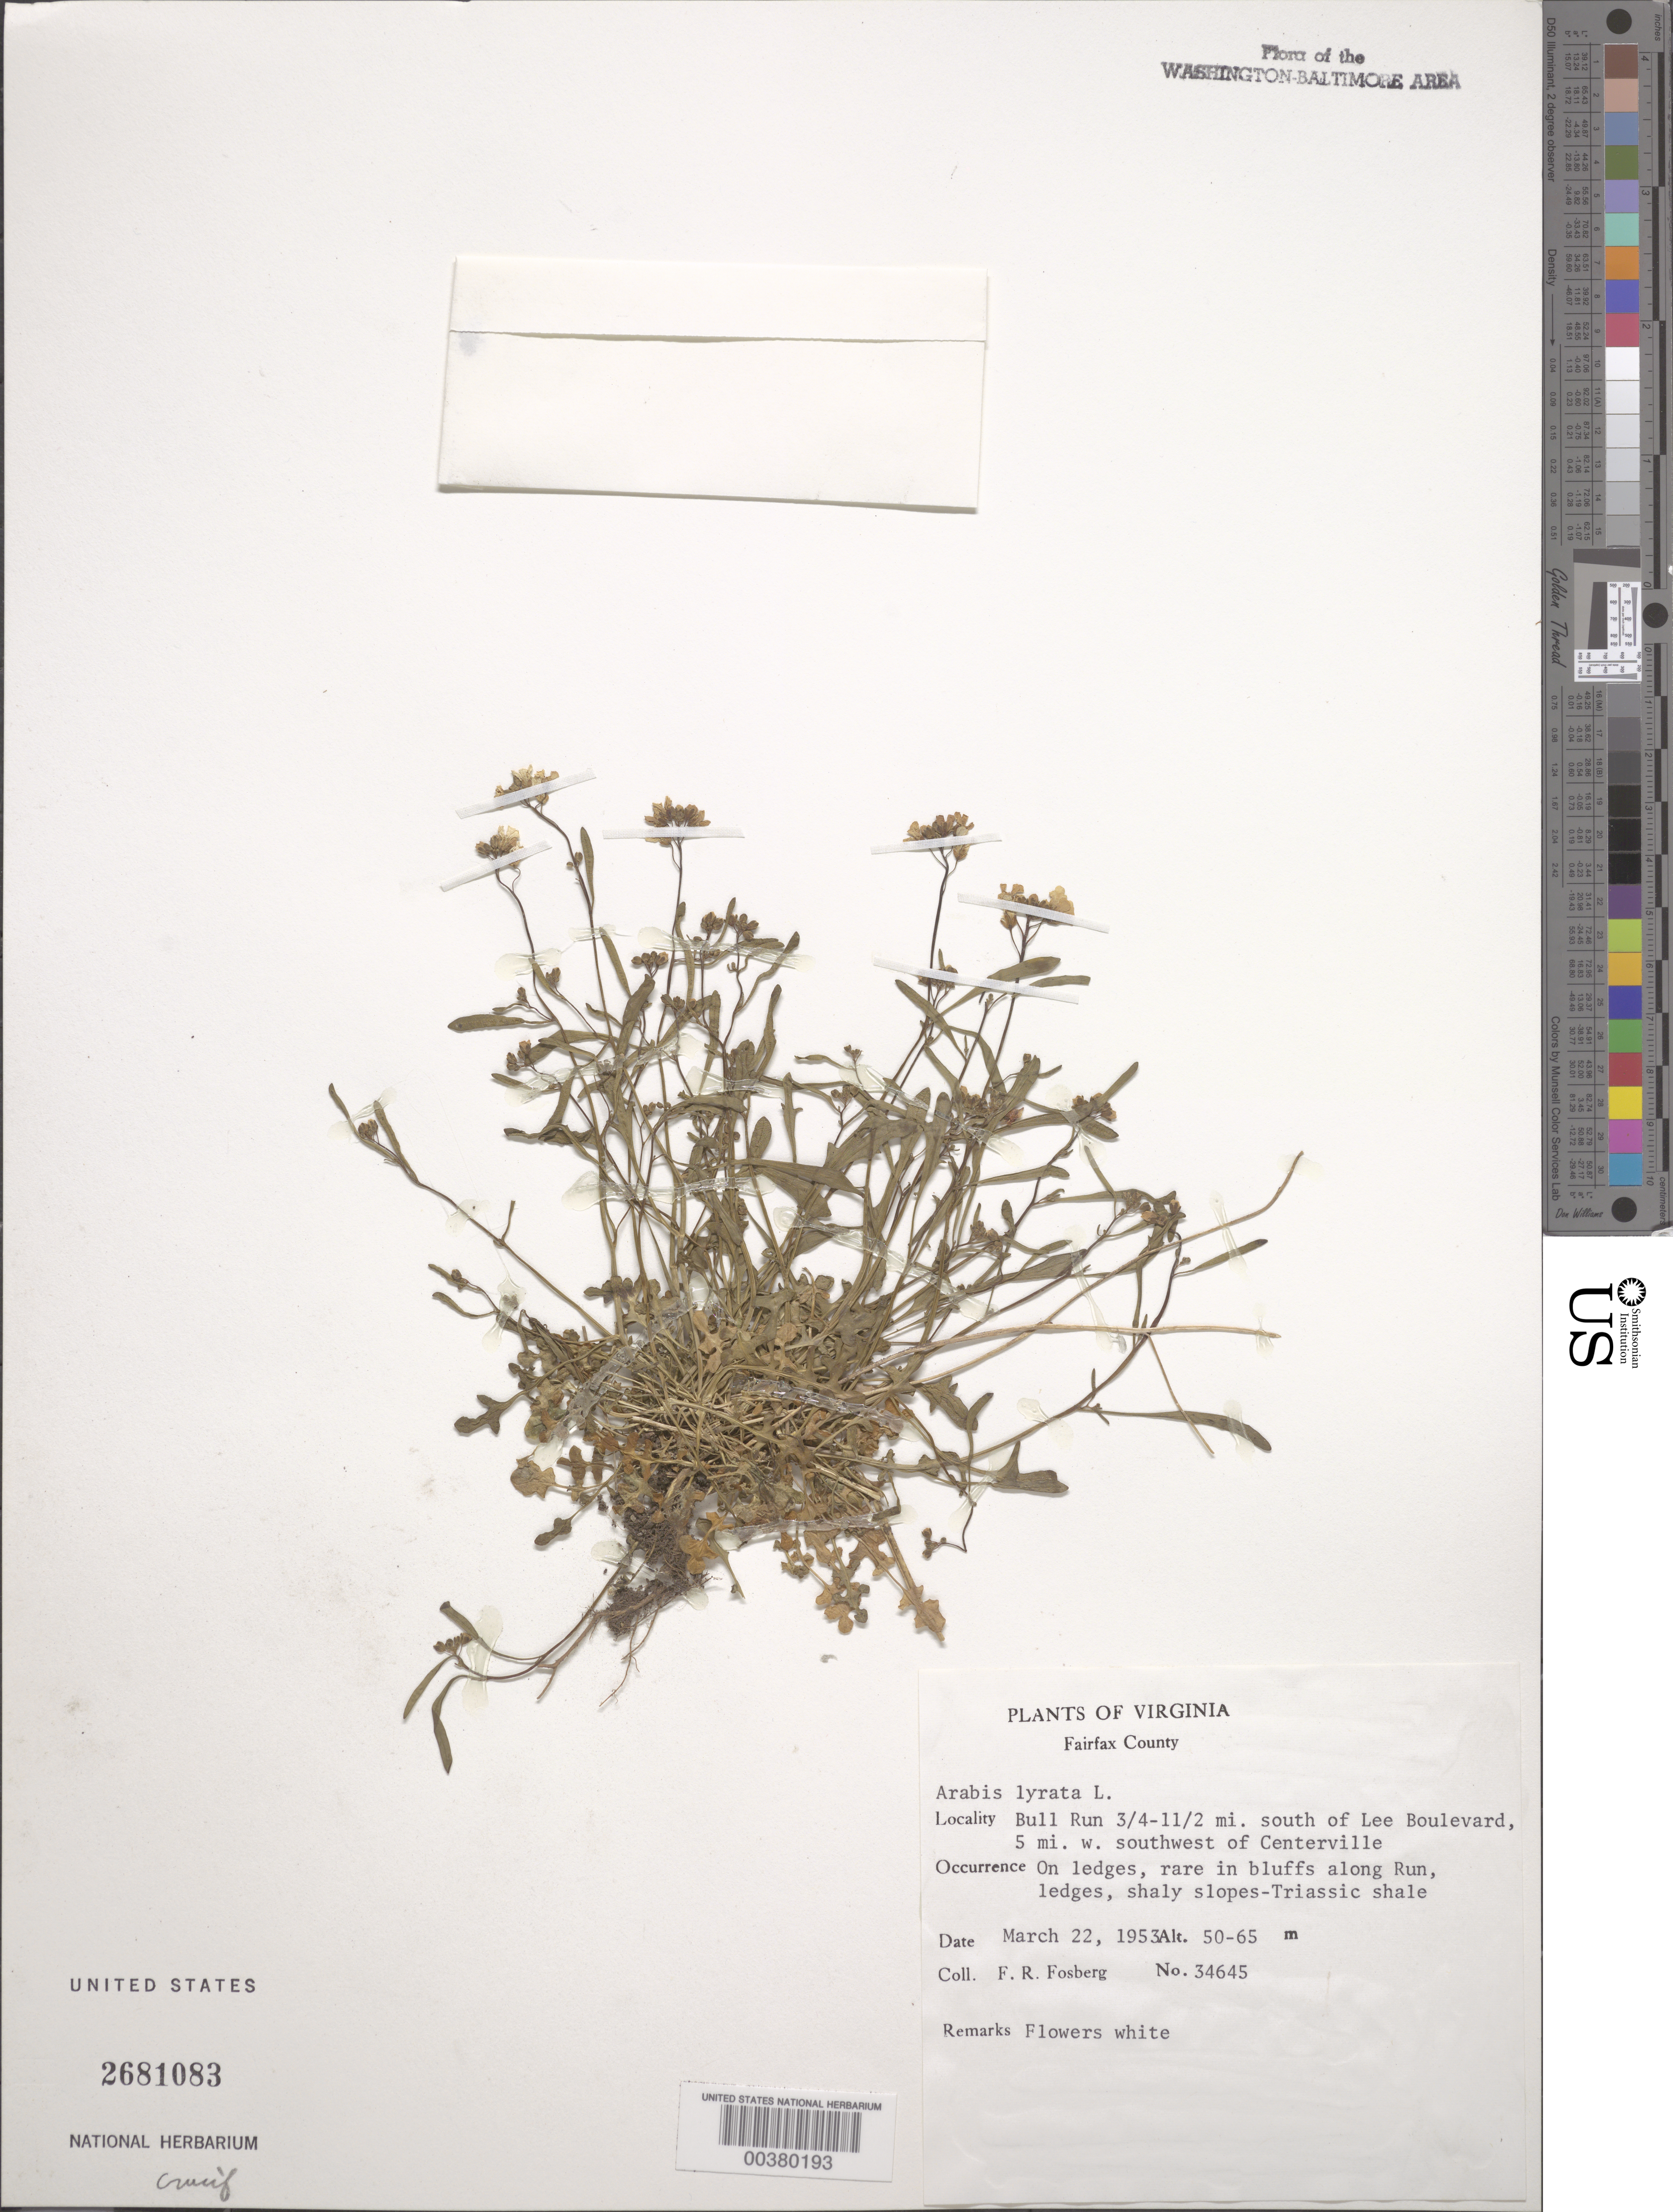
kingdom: Plantae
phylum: Tracheophyta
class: Magnoliopsida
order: Brassicales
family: Brassicaceae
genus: Arabidopsis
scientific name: Arabidopsis lyrata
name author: (L.) O'Kane & Al-Shehbaz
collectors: F. R. Fosberg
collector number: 34645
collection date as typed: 22 Mar 1953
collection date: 1953-03-22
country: United States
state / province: Virginia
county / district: Fairfax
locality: Bull Run, south of Lee Blvd., southwest of Centreville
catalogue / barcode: US 2681083